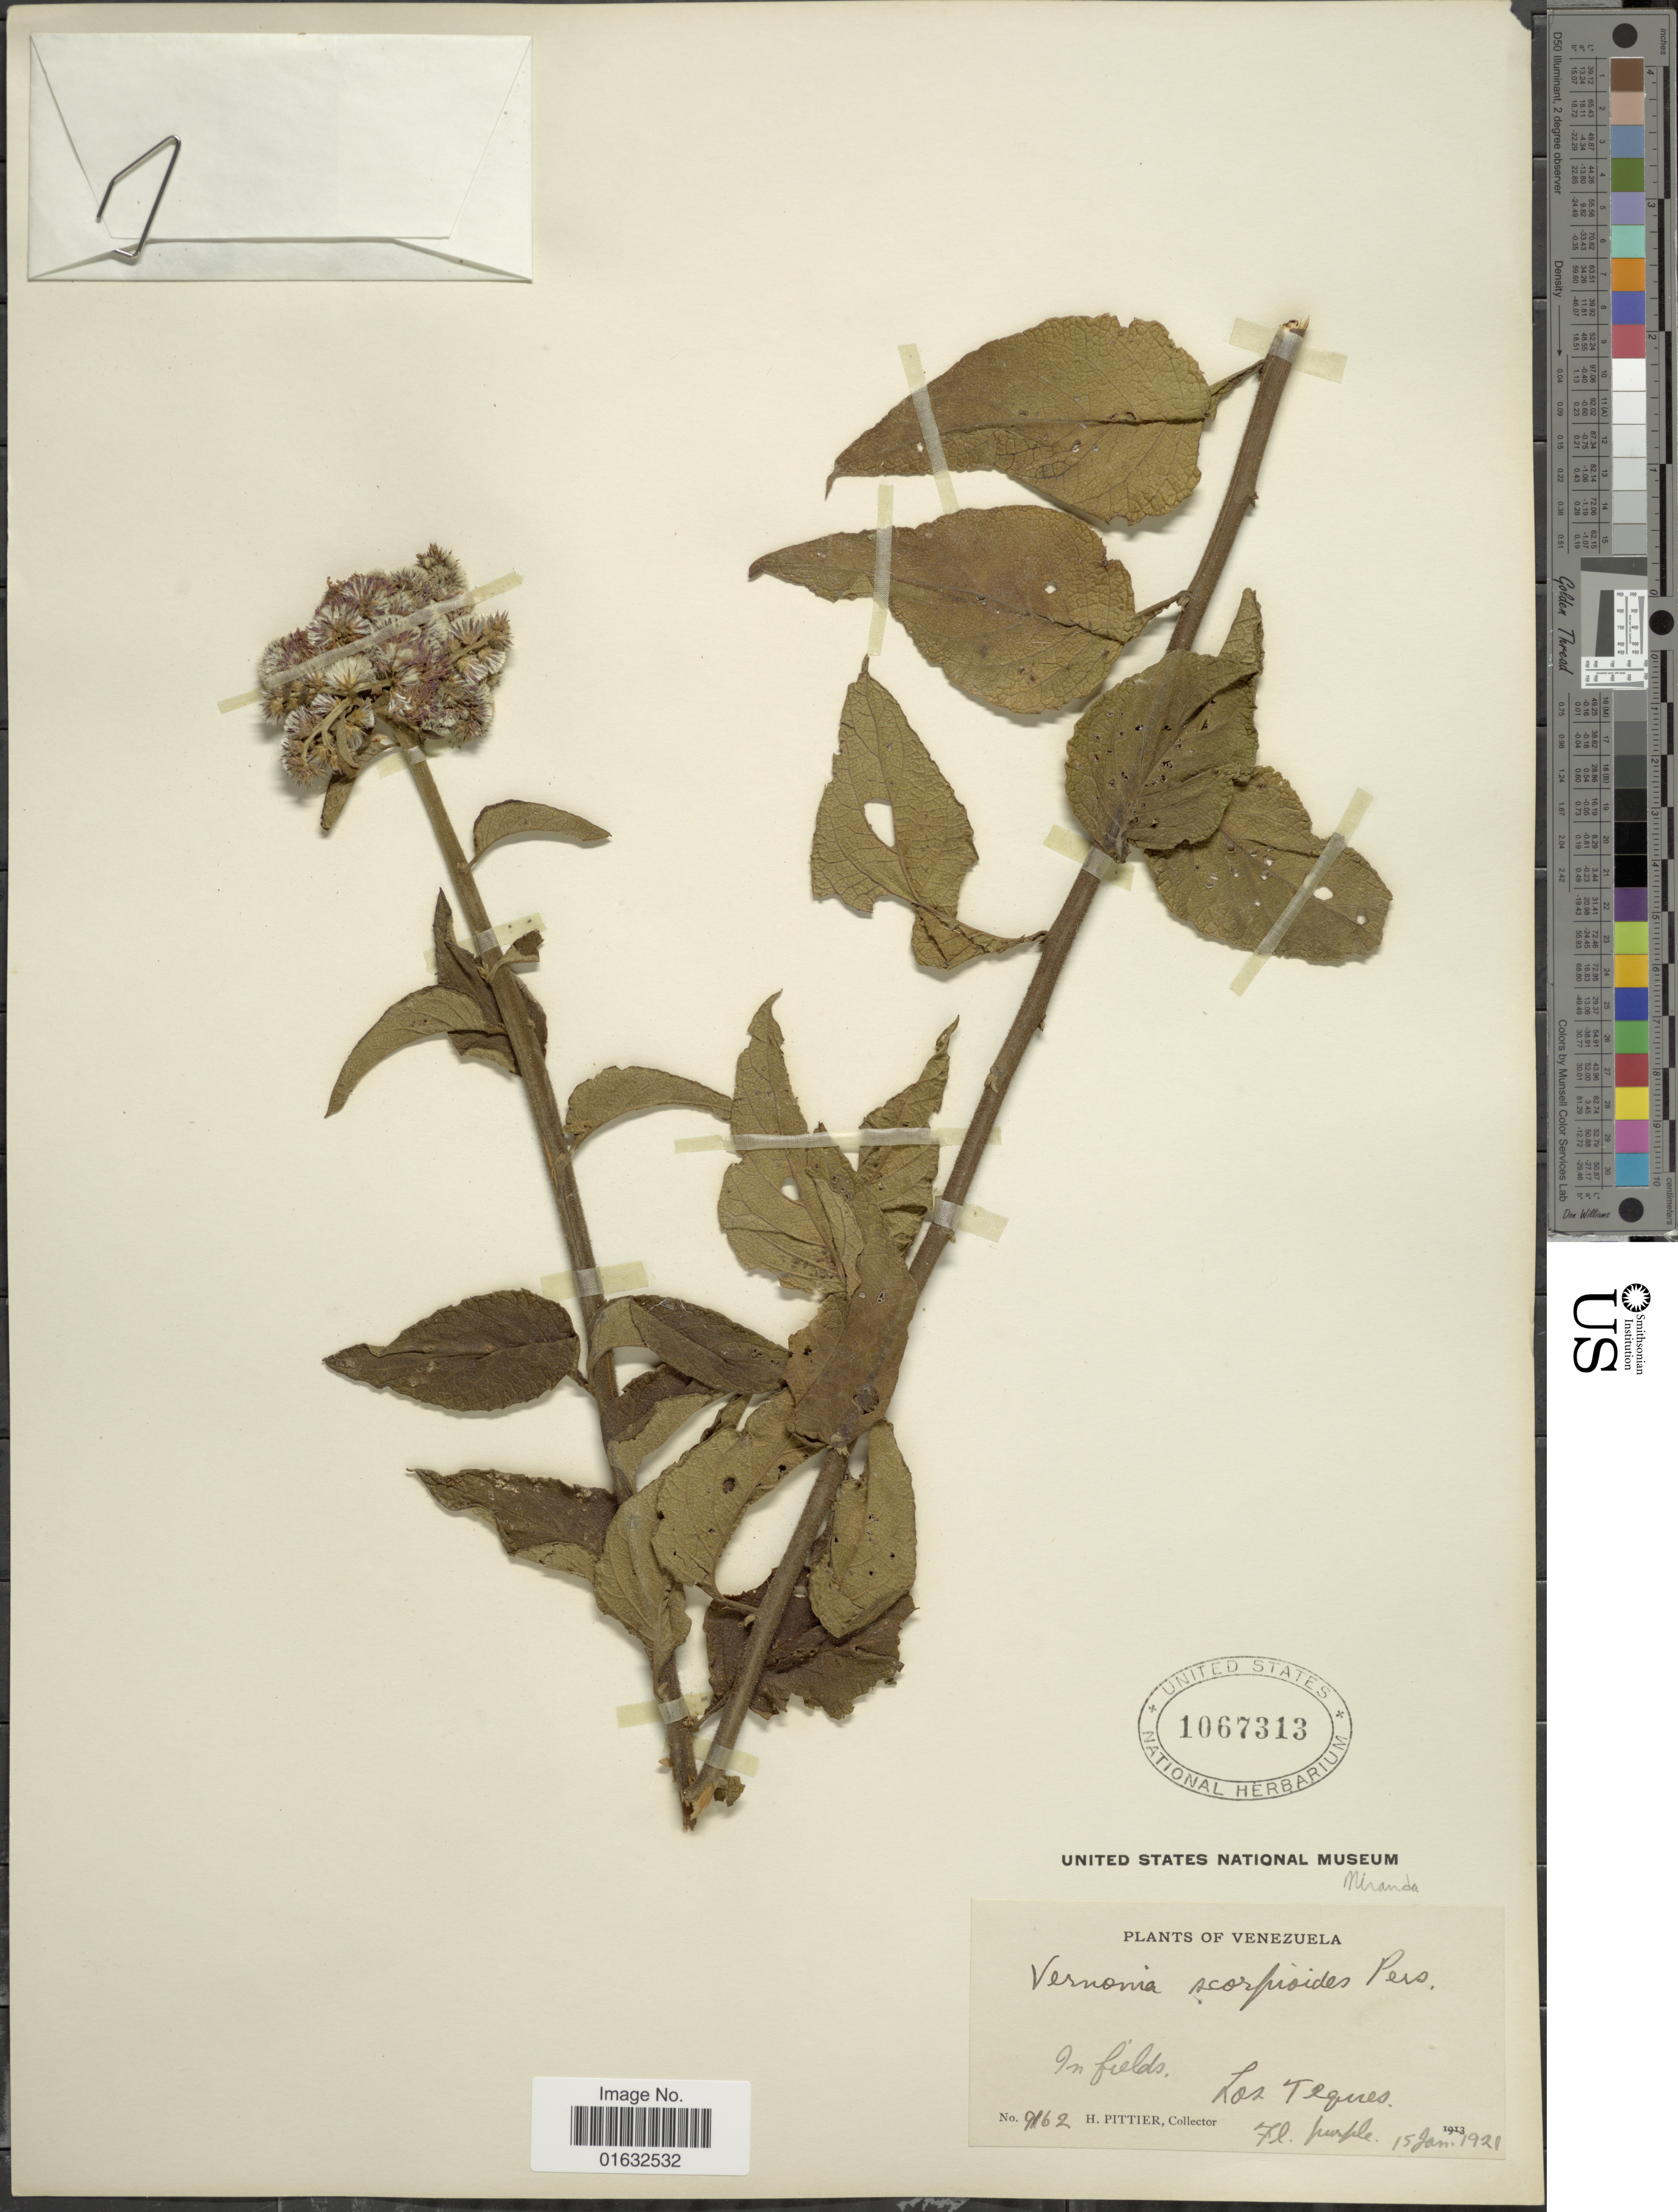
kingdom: Plantae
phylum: Tracheophyta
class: Magnoliopsida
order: Asterales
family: Asteraceae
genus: Cyrtocymura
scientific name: Cyrtocymura scorpioides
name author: (Lam.) H. Rob.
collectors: H. F. Pittier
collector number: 9162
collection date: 1921-01-15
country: Venezuela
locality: Los Teques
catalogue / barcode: US 1067313